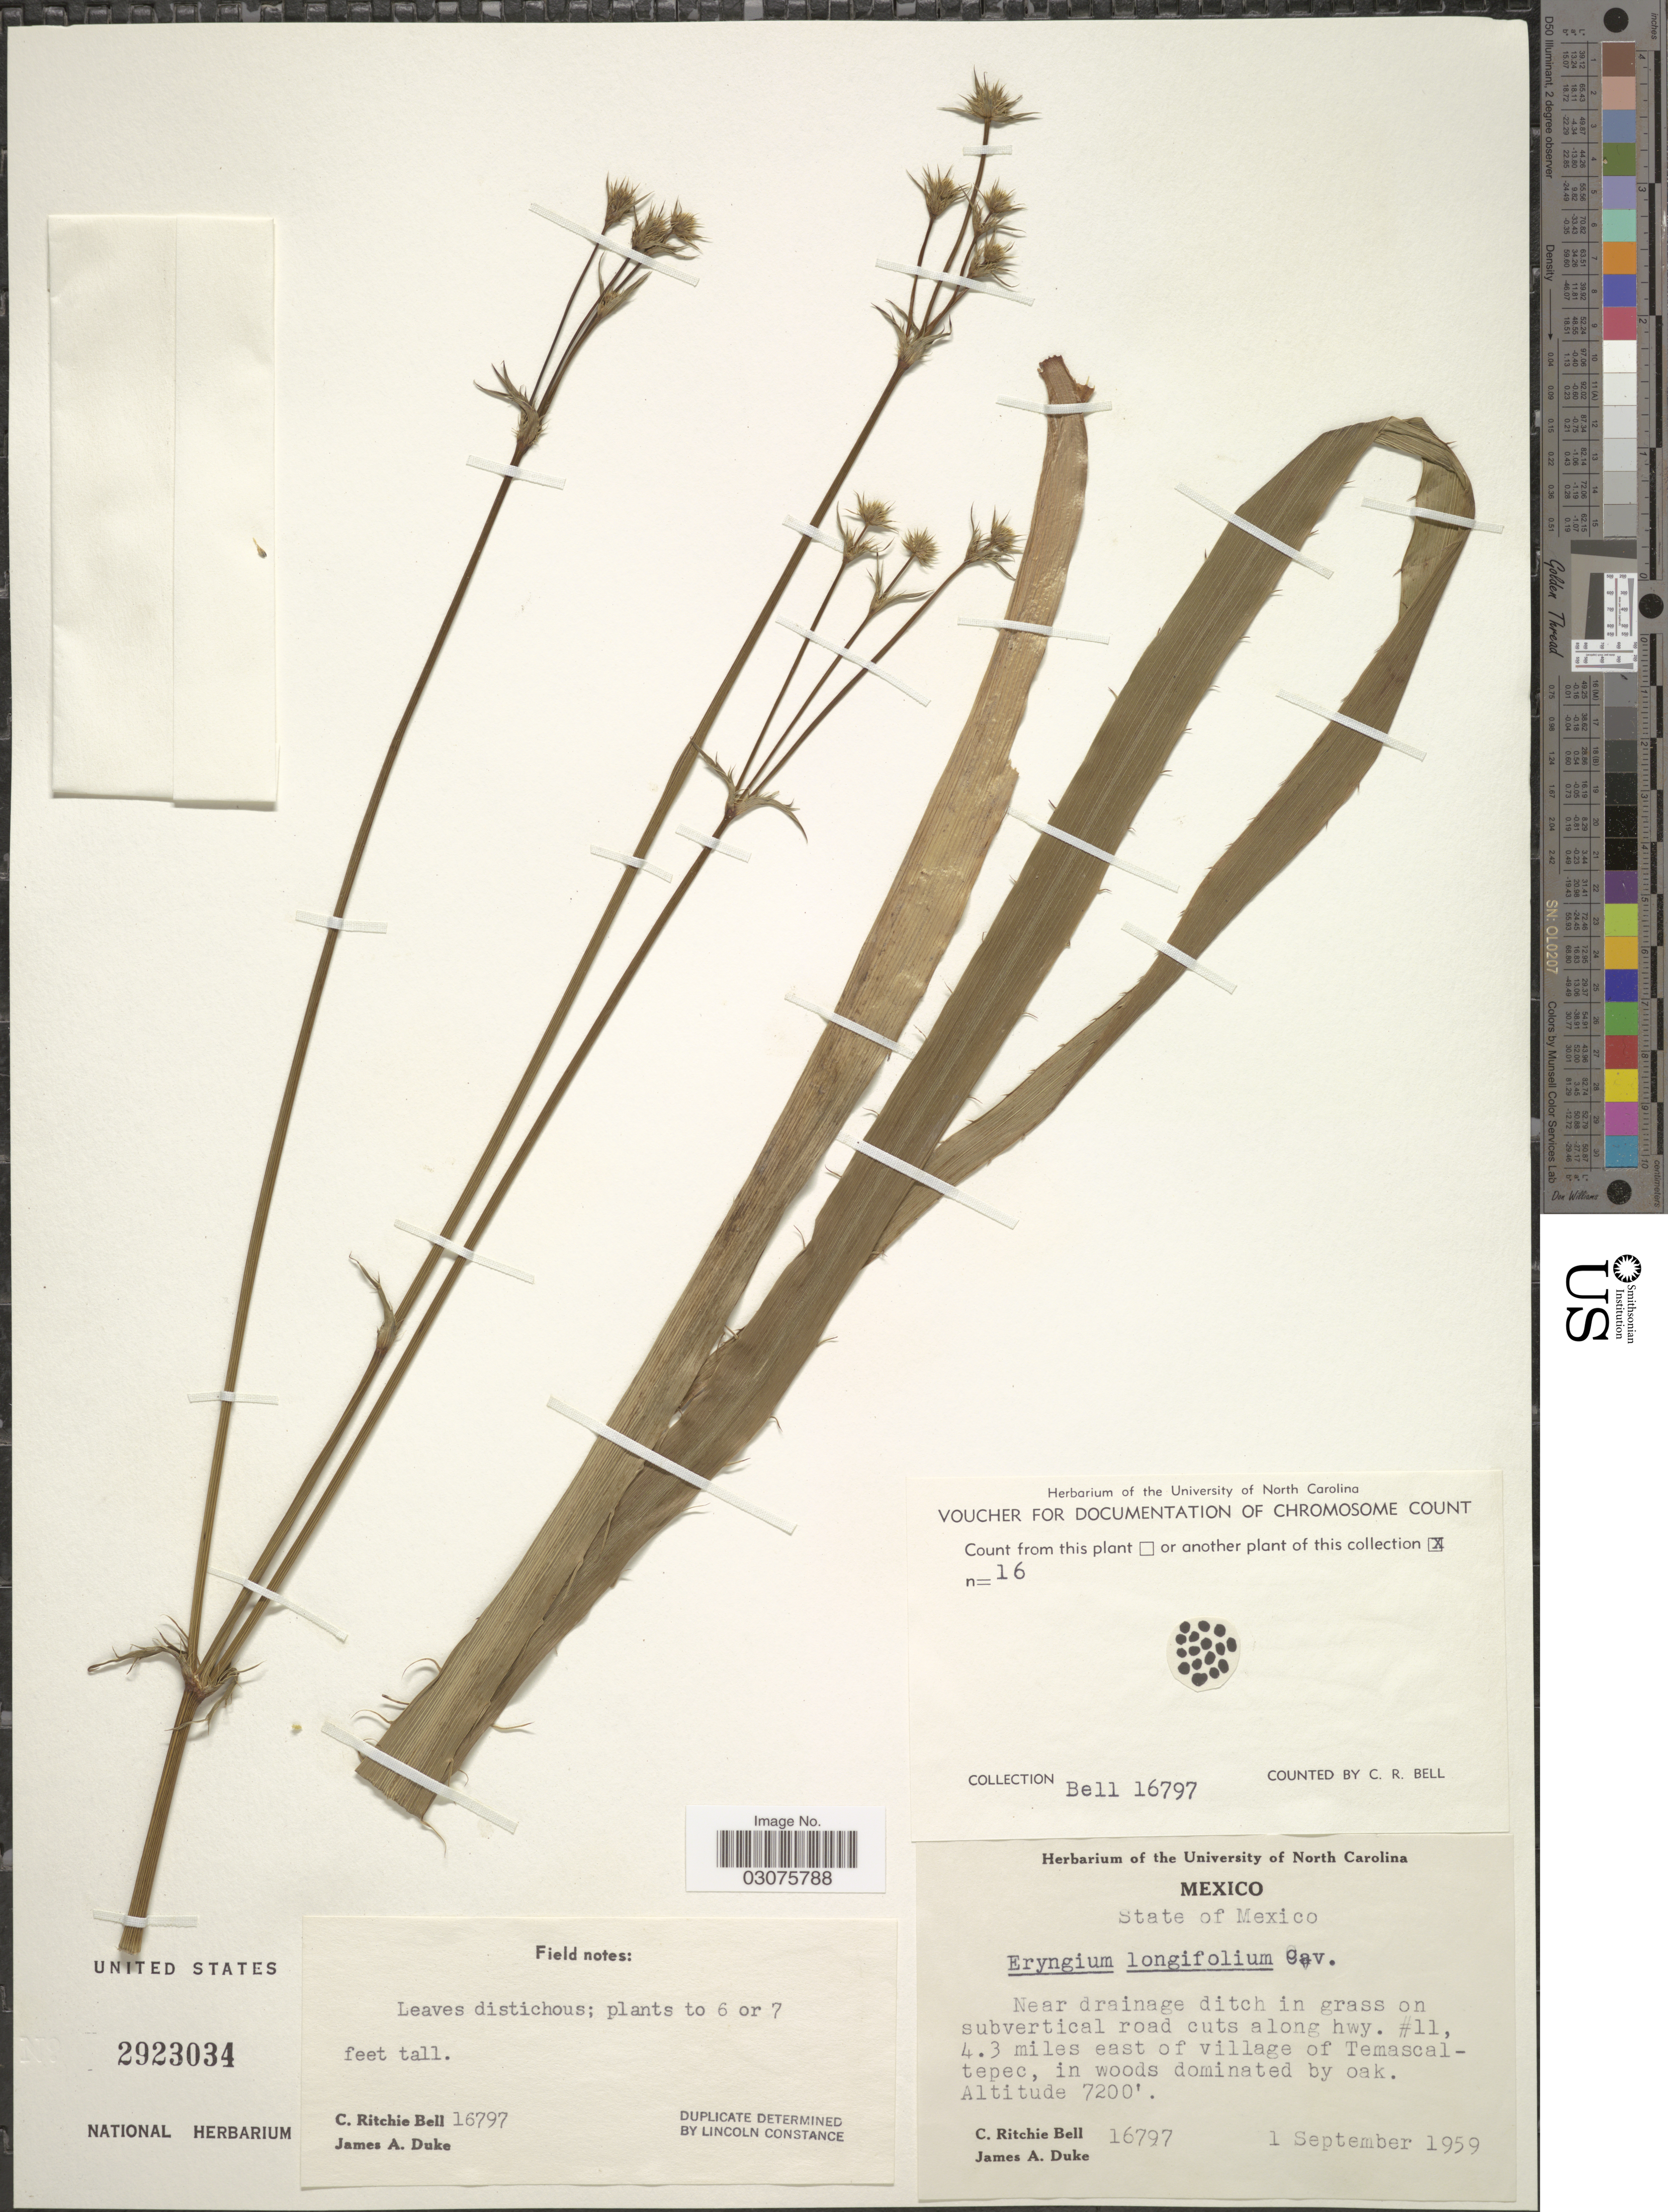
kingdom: Plantae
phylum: Tracheophyta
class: Magnoliopsida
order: Apiales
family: Apiaceae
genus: Eryngium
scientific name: Eryngium longifolium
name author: Cav.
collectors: C. R. Bell & J. A. Duke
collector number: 16797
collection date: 1959-09-01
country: Mexico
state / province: México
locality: State of Mexico. Near drainage ditch in grass on subvertical road cuts along hwy. #11, 4.3 miles east of village of Temascaltepec.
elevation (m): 2195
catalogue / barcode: US 2923034